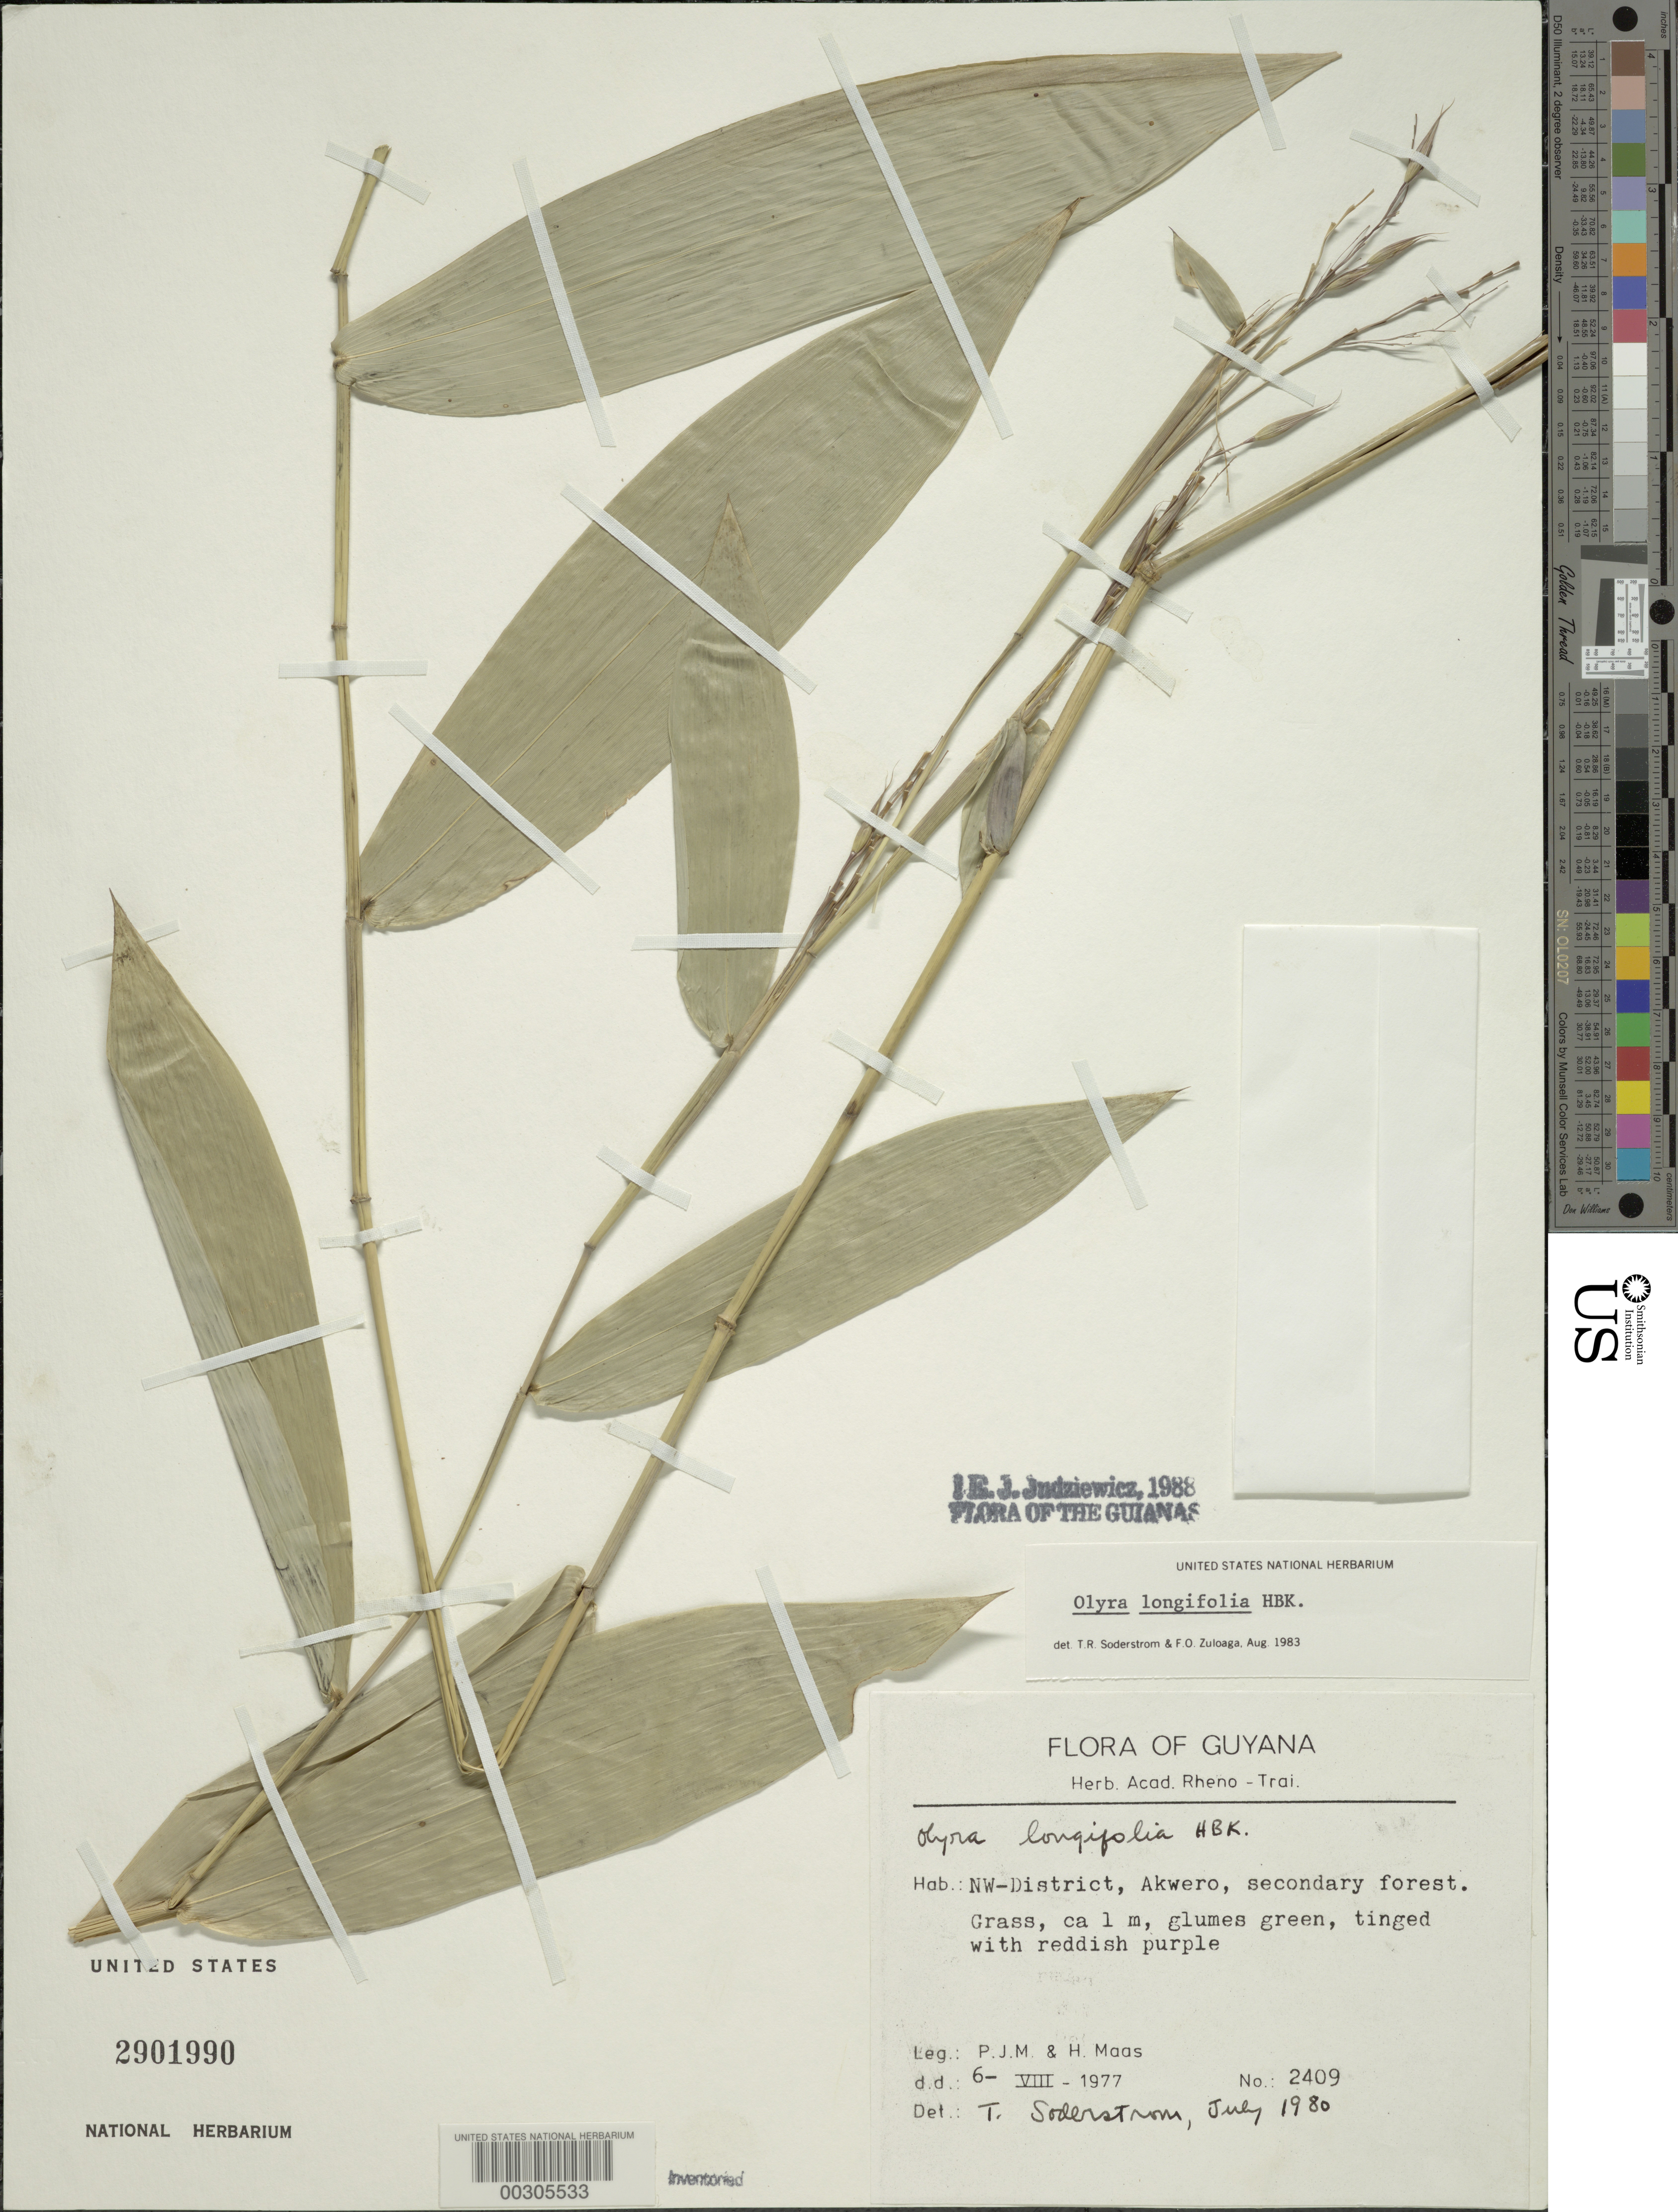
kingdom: Plantae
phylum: Tracheophyta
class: Liliopsida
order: Poales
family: Poaceae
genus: Olyra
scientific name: Olyra longifolia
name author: Kunth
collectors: P. Maas & H. Maas van de Kamer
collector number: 2409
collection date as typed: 06 Aug 1977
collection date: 1977-08-06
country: Guyana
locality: Akwero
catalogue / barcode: US 2901990